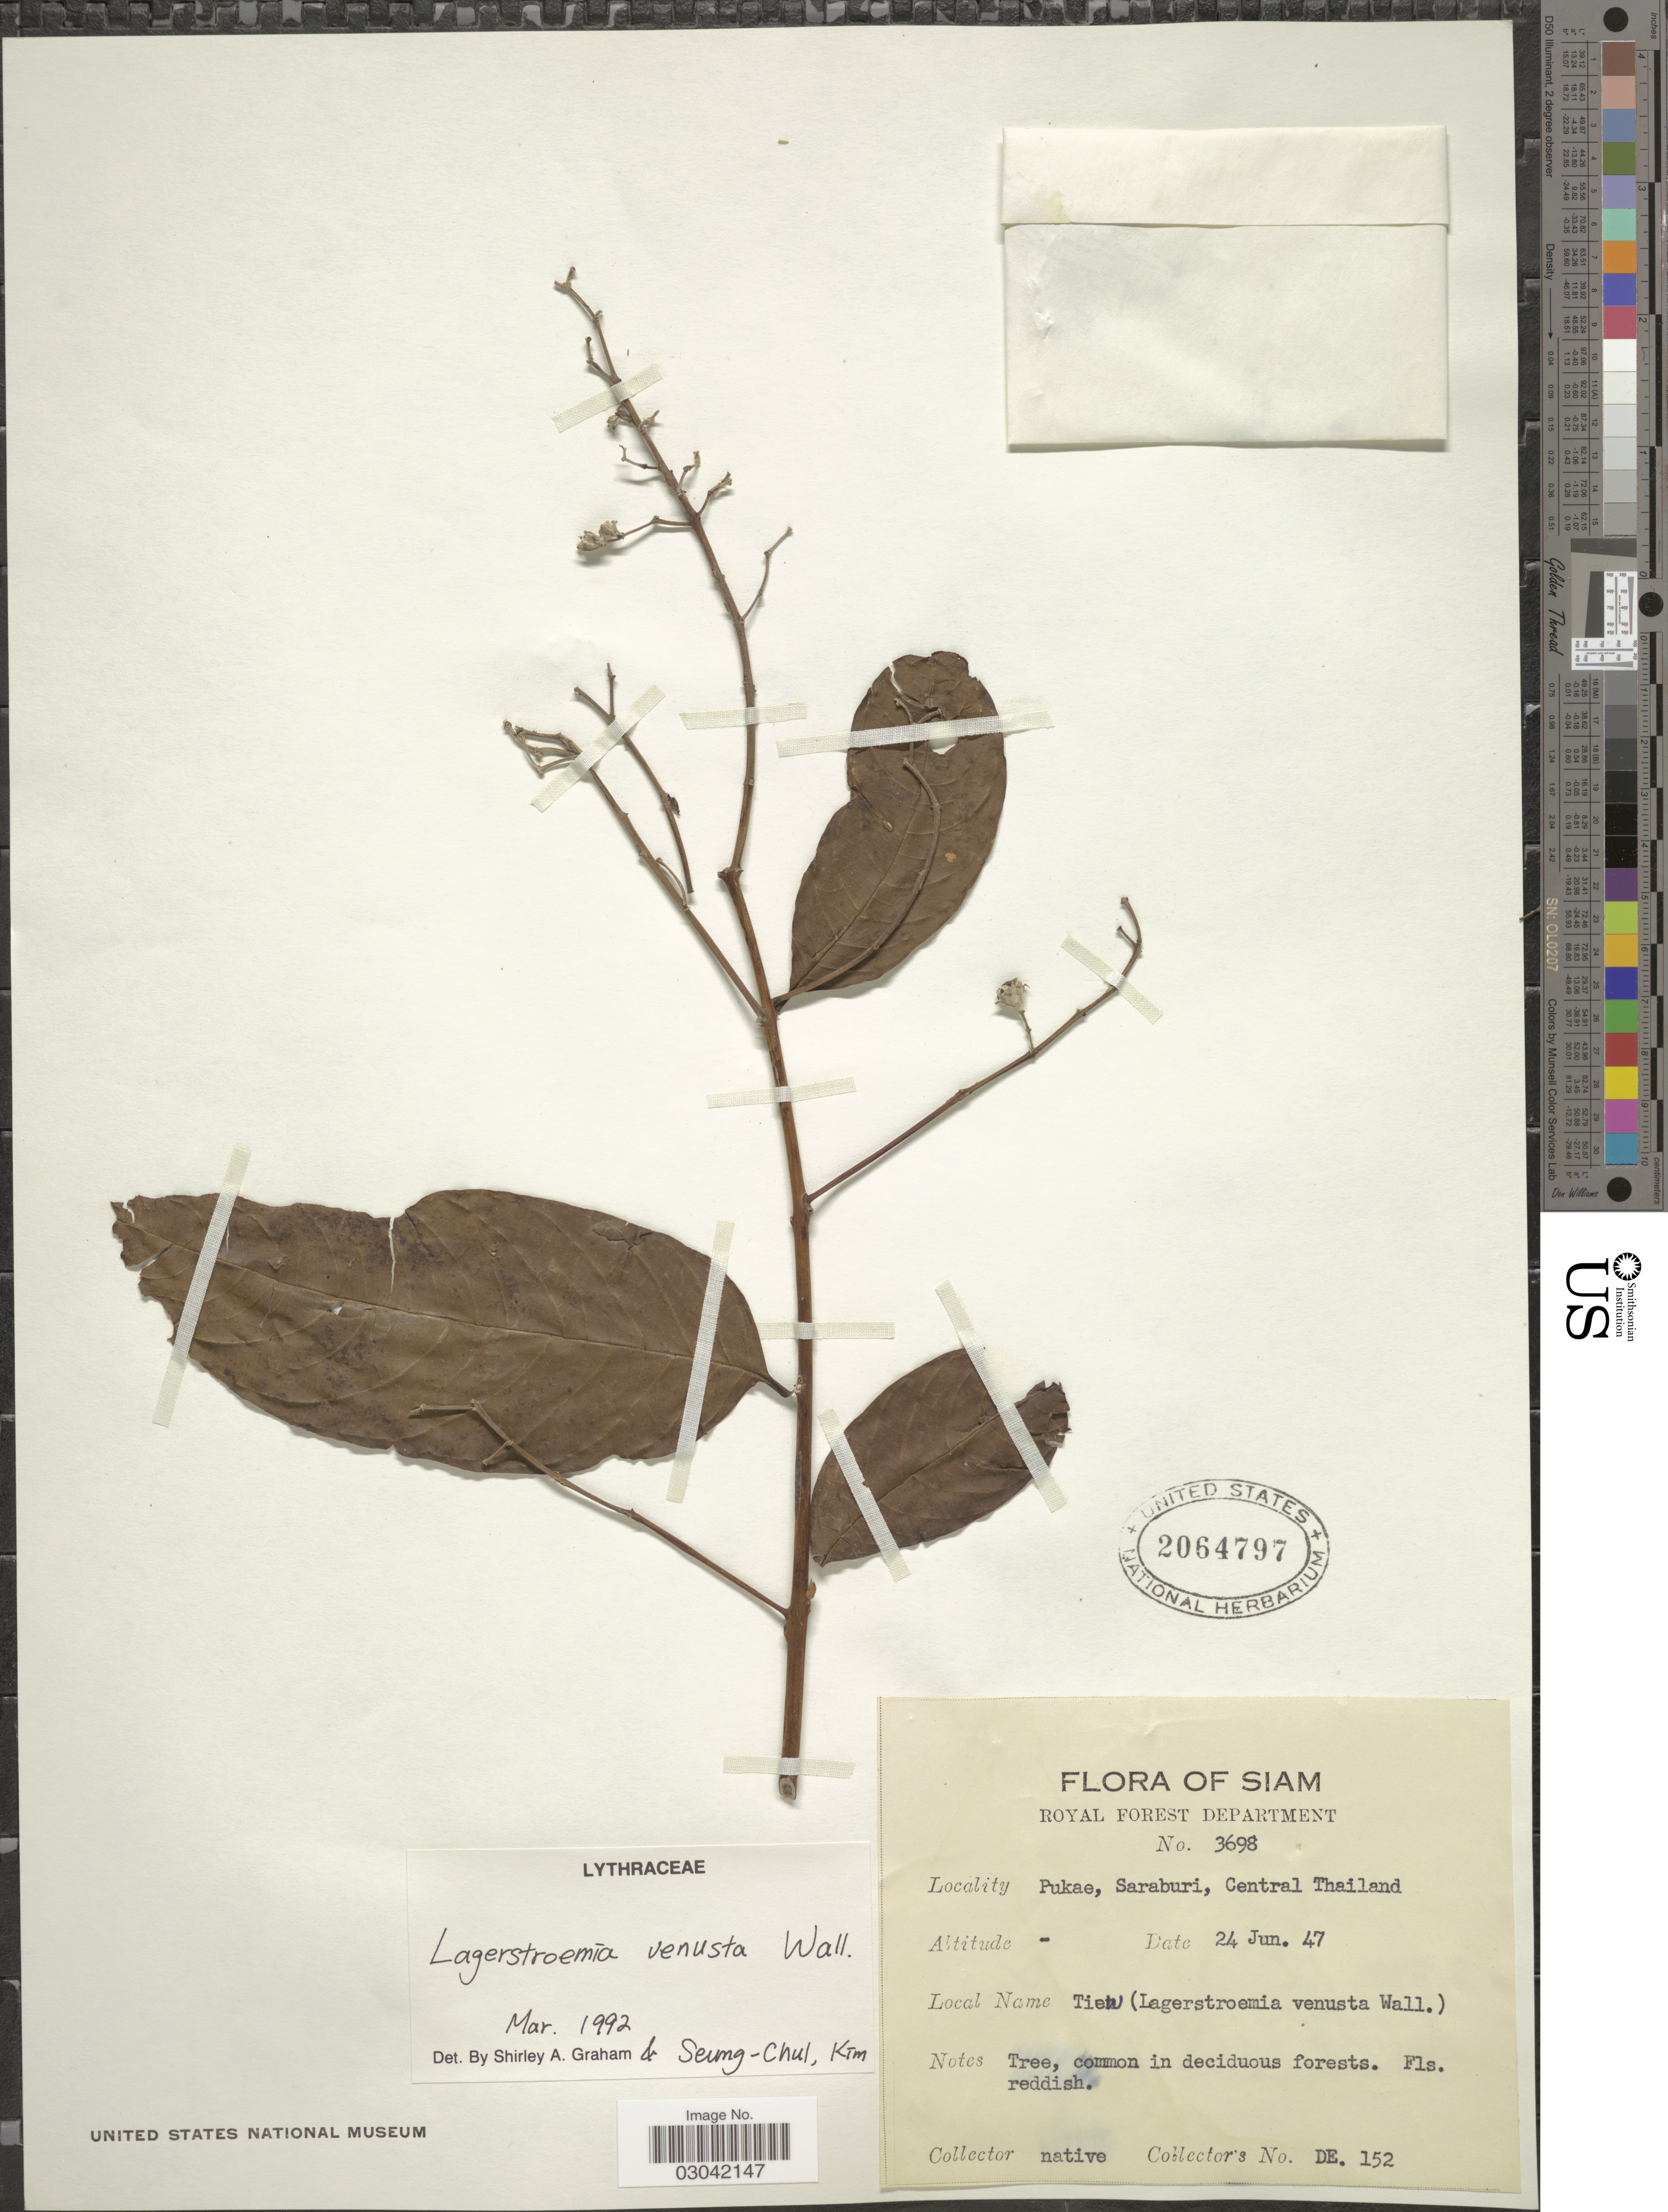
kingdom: Plantae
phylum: Tracheophyta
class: Magnoliopsida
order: Myrtales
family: Lythraceae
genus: Lagerstroemia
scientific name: Lagerstroemia venusta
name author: Wall. ex C.B. Clarke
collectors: Native collector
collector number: DE. 152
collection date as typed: Transcribed d/m/y: 24/6/47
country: Thailand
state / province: Saraburi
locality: Siam. Pukae, Central Thailand.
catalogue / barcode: US 2064797